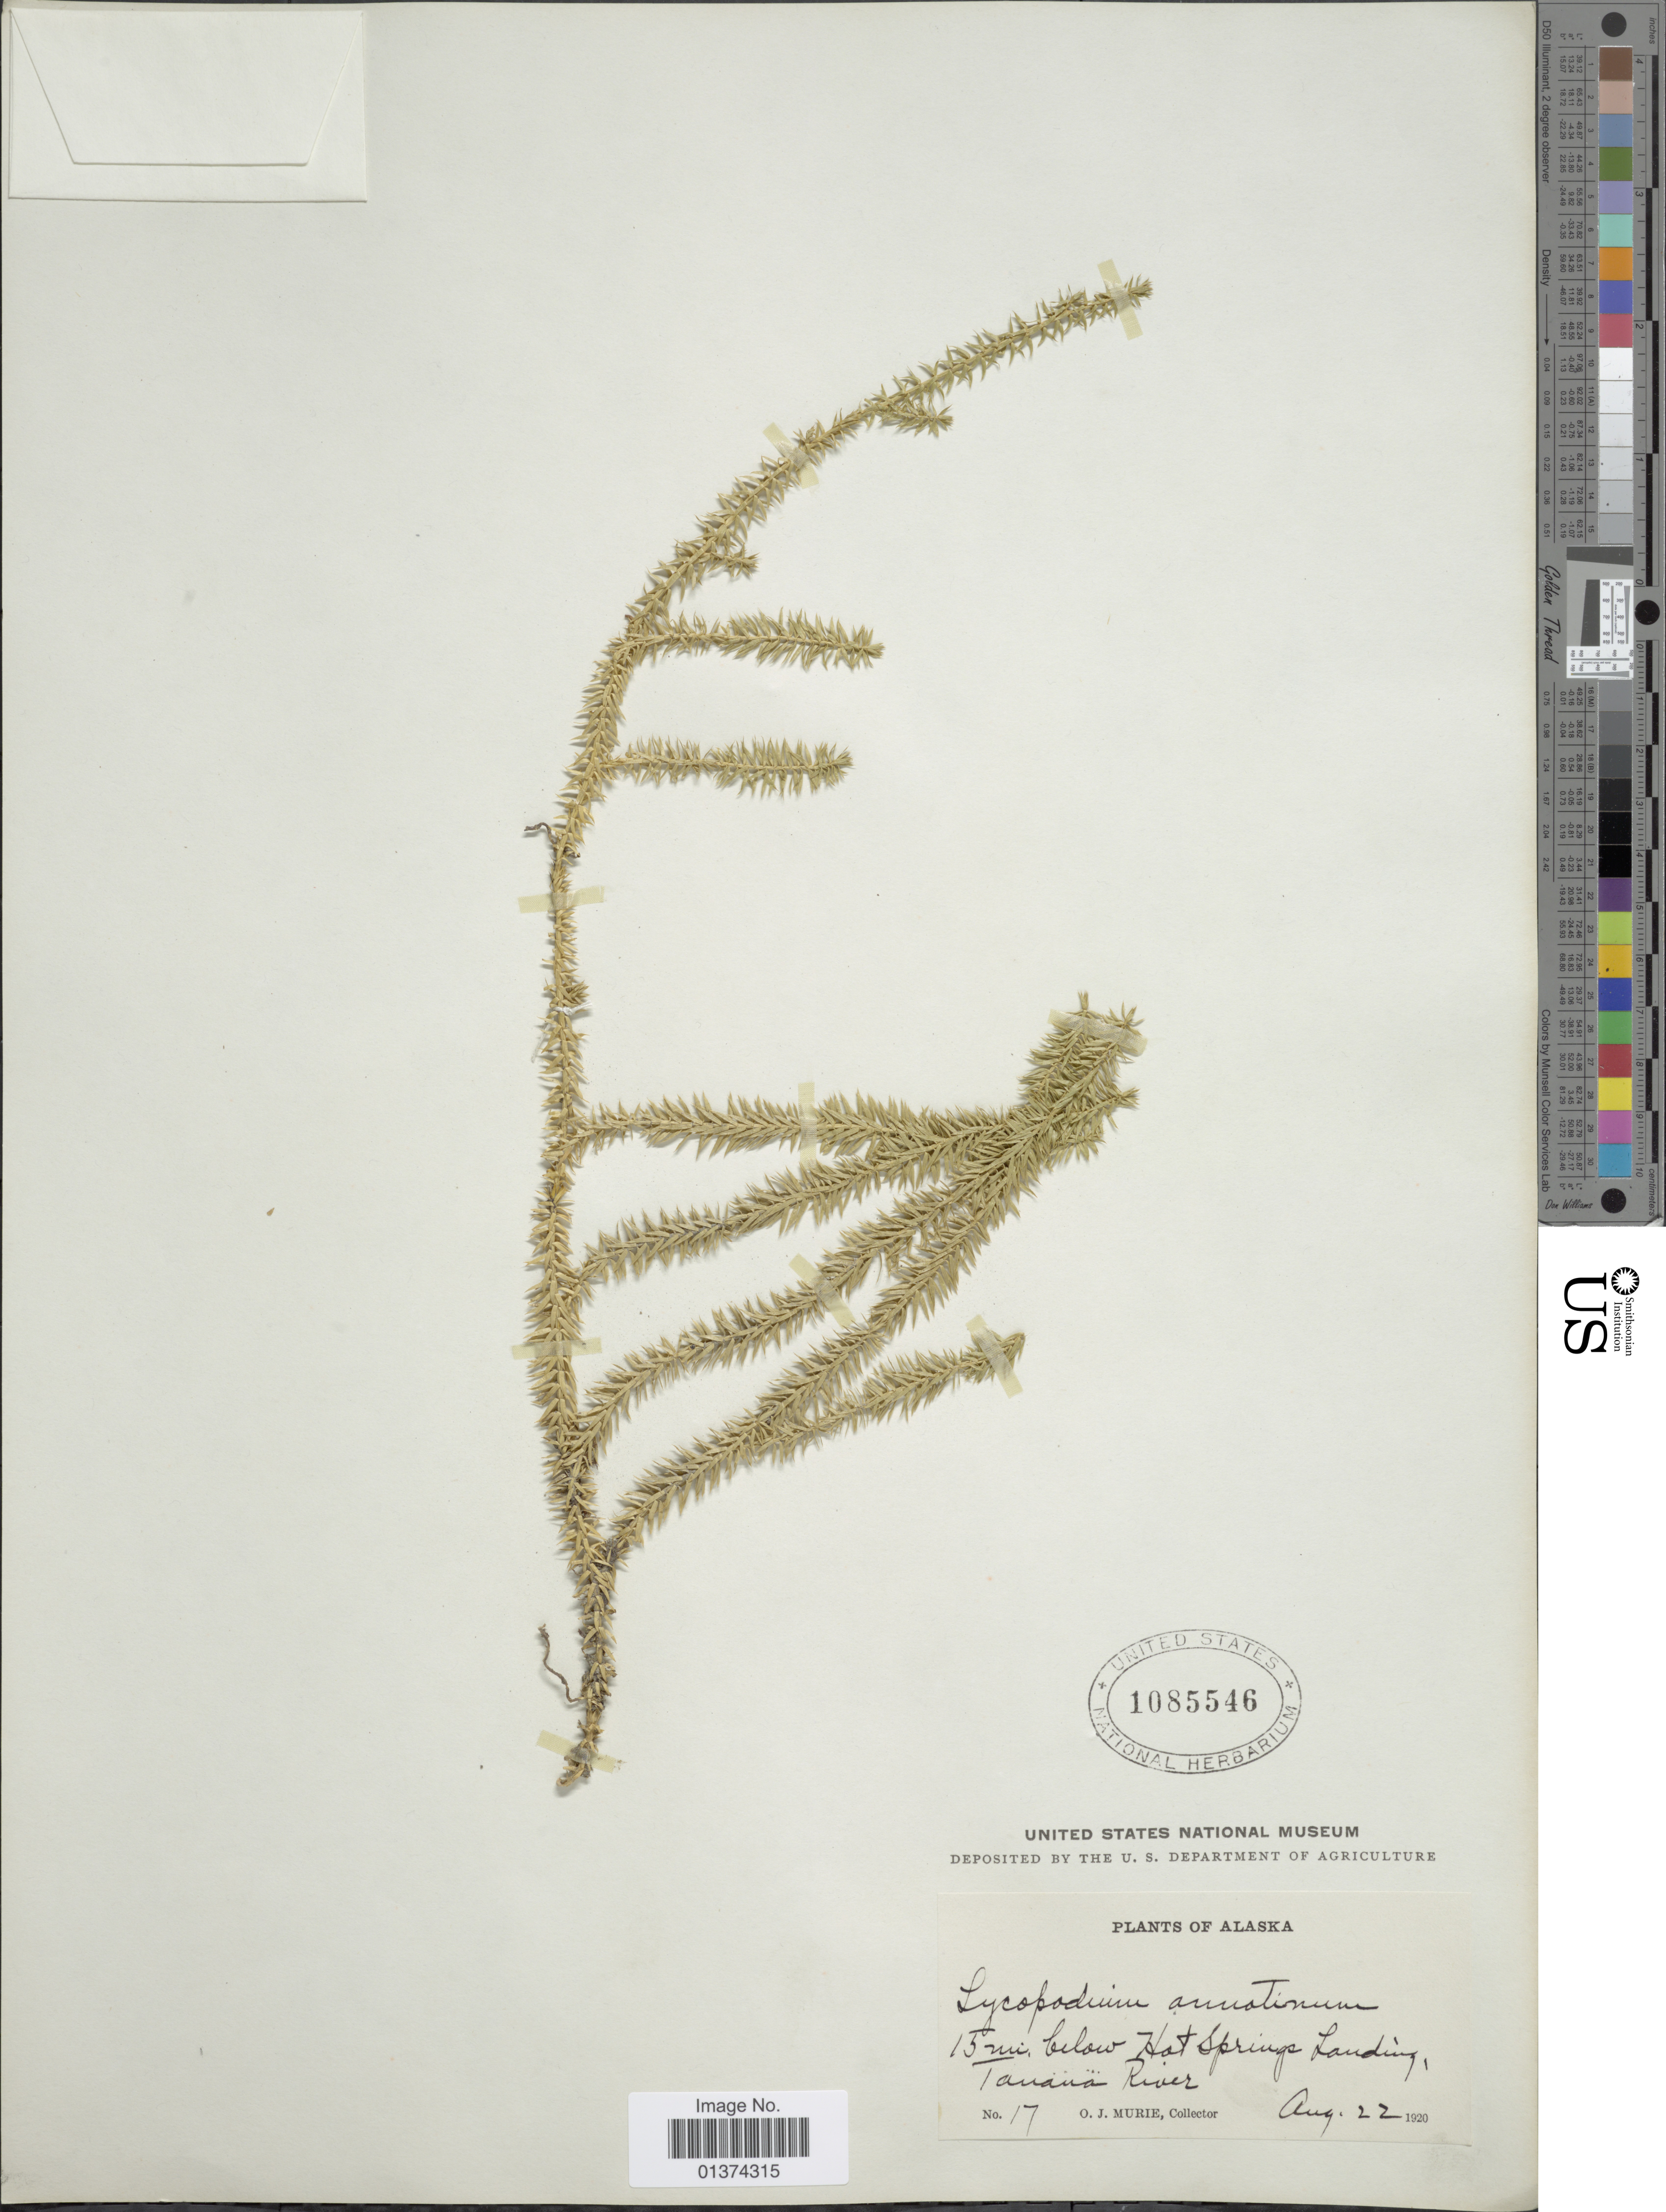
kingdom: Plantae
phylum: Tracheophyta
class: Lycopodiopsida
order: Lycopodiales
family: Lycopodiaceae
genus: Spinulum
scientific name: Spinulum annotinum subsp. annotinum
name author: (L.) A. Haines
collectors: O. Murie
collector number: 17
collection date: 1920-08-22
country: United States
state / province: Alaska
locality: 15 mi below Hot Springs Landing, Tanana River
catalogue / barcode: US 1085546